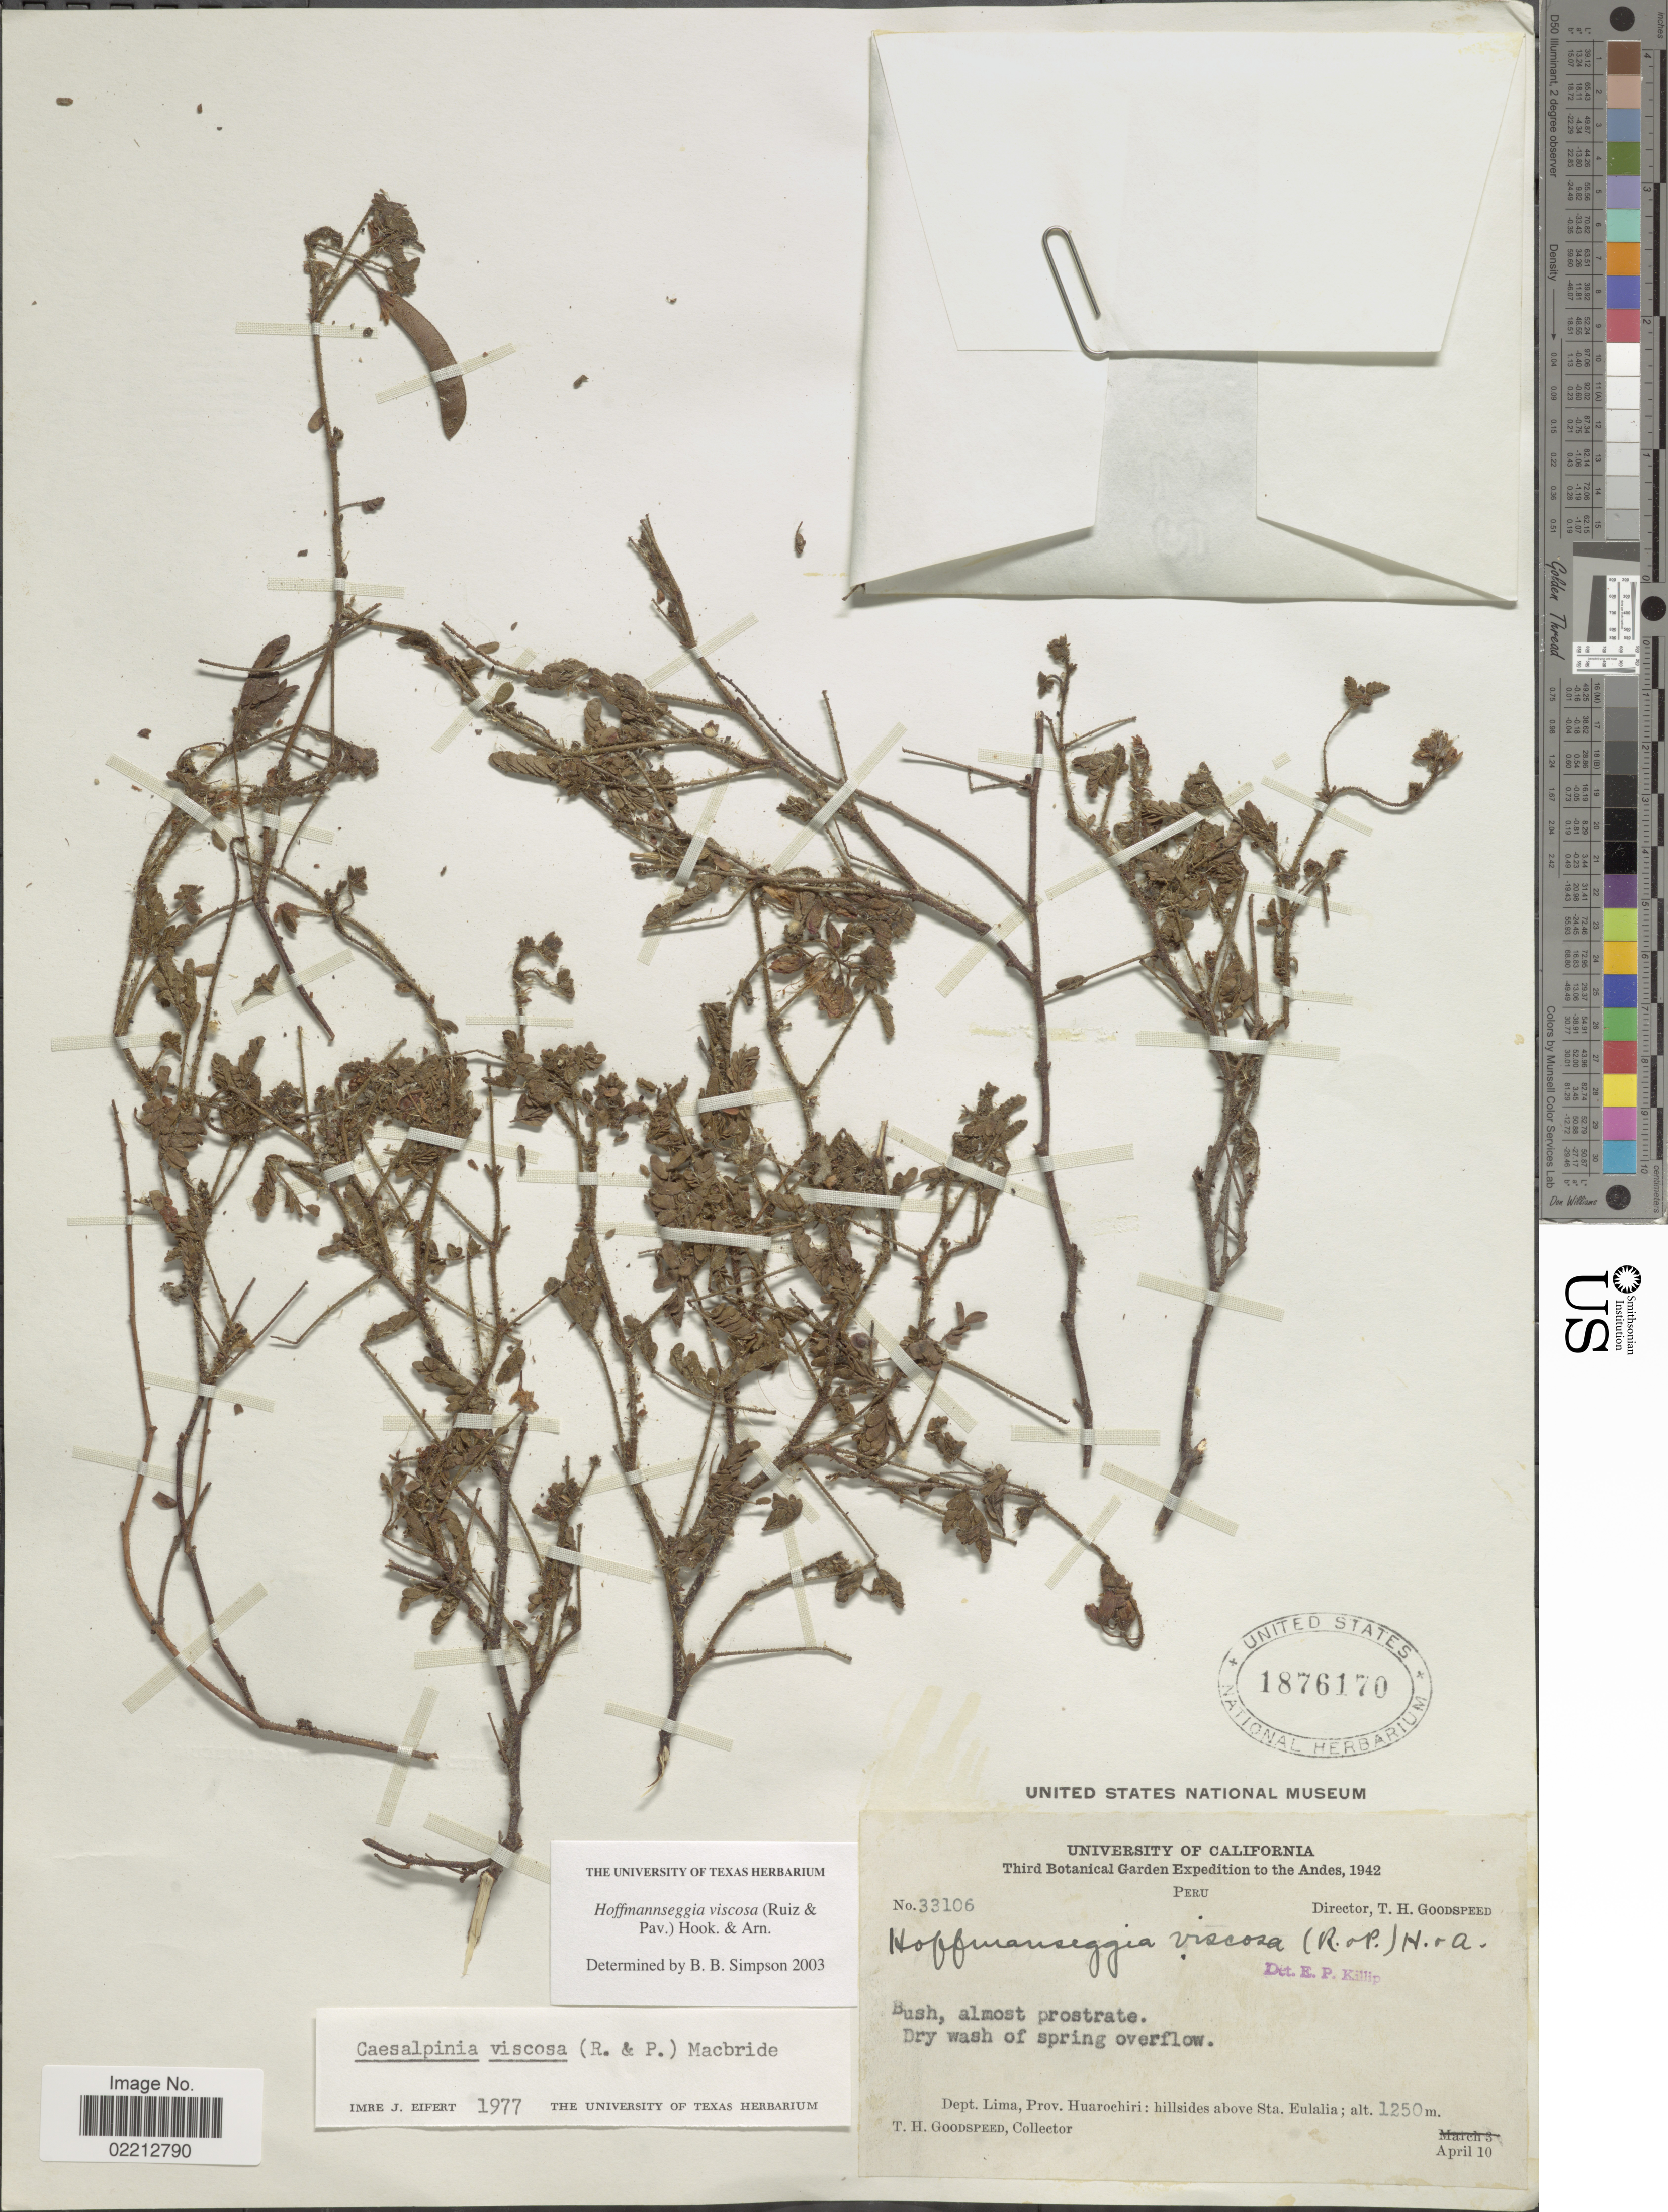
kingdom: Plantae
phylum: Tracheophyta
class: Magnoliopsida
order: Fabales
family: Fabaceae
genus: Hoffmannseggia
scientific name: Hoffmannseggia viscosa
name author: Hook. & Arn.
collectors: T. Goodspeed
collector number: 33106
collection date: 1942-04-10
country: Peru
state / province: Lima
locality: The Andes, Prov. Huarichiri: hillsides above Sta. Eulalia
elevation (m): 1250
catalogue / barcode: US 1876170